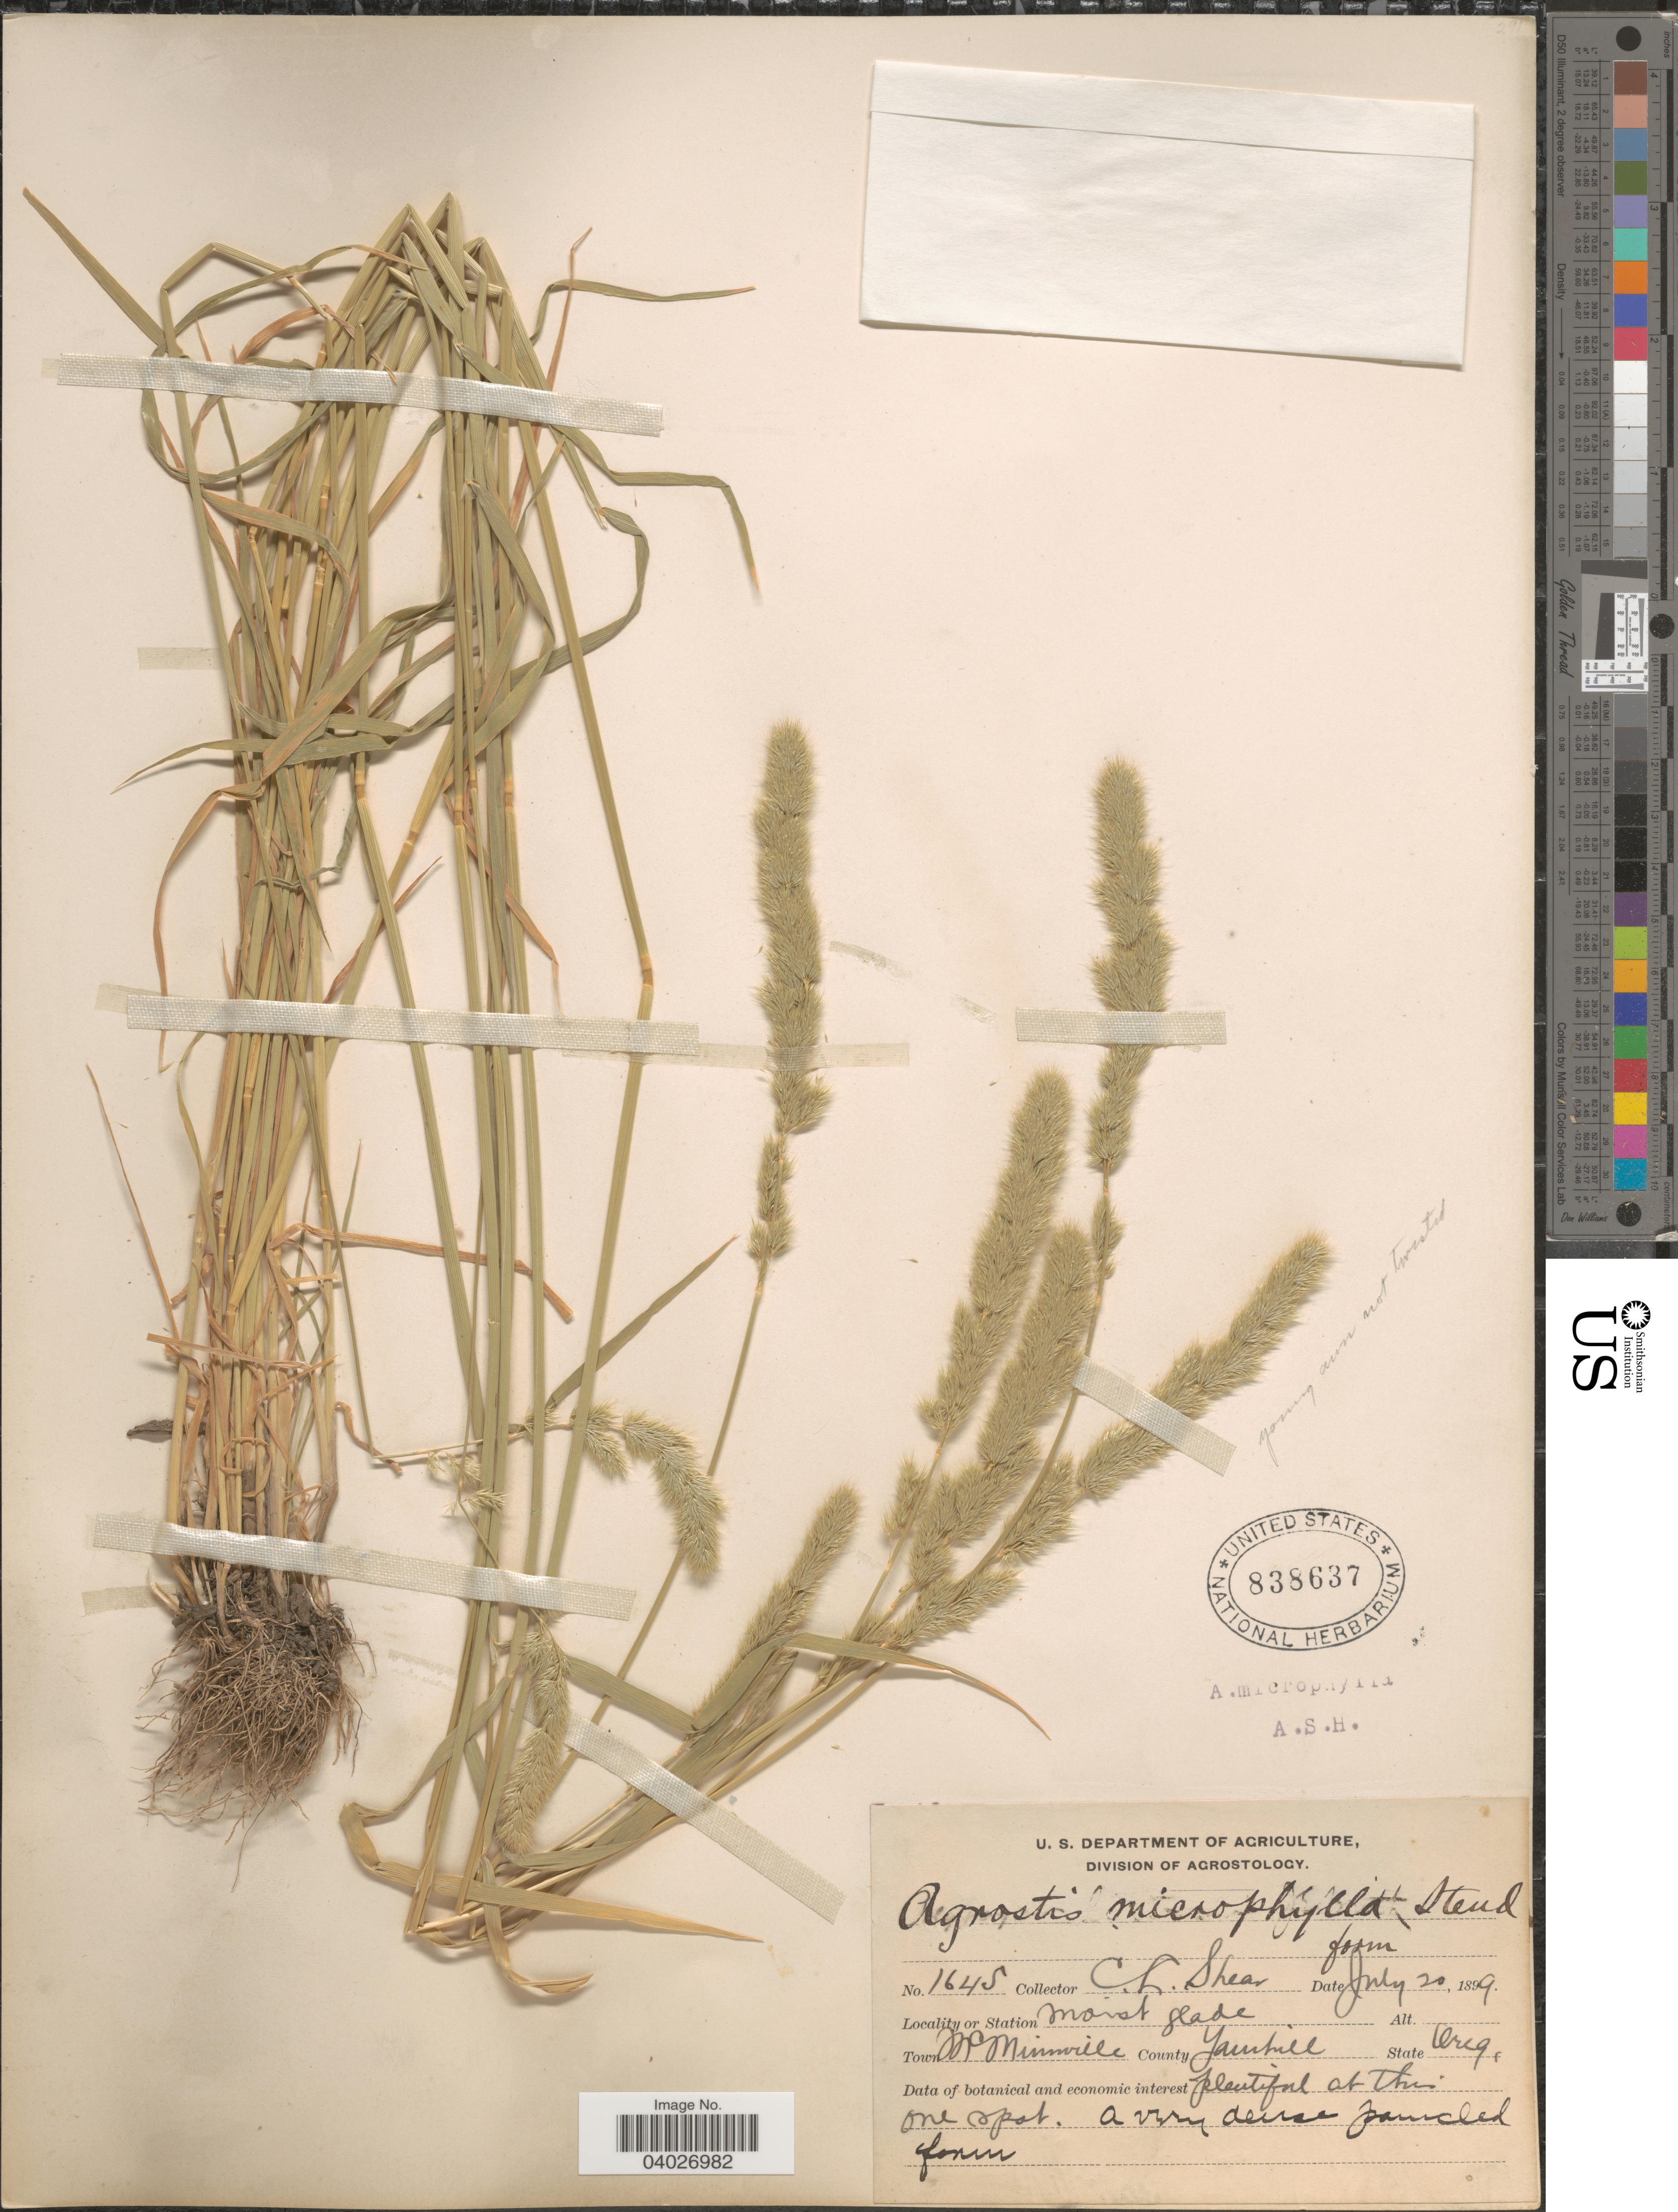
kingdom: Plantae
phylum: Tracheophyta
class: Liliopsida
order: Poales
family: Poaceae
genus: Agrostis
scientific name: Agrostis microphylla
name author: Steud.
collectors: C. L. Shear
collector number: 1645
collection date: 1899-07-20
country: United States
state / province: Oregon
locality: McMinnville. County Yamhill.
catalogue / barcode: US 838637